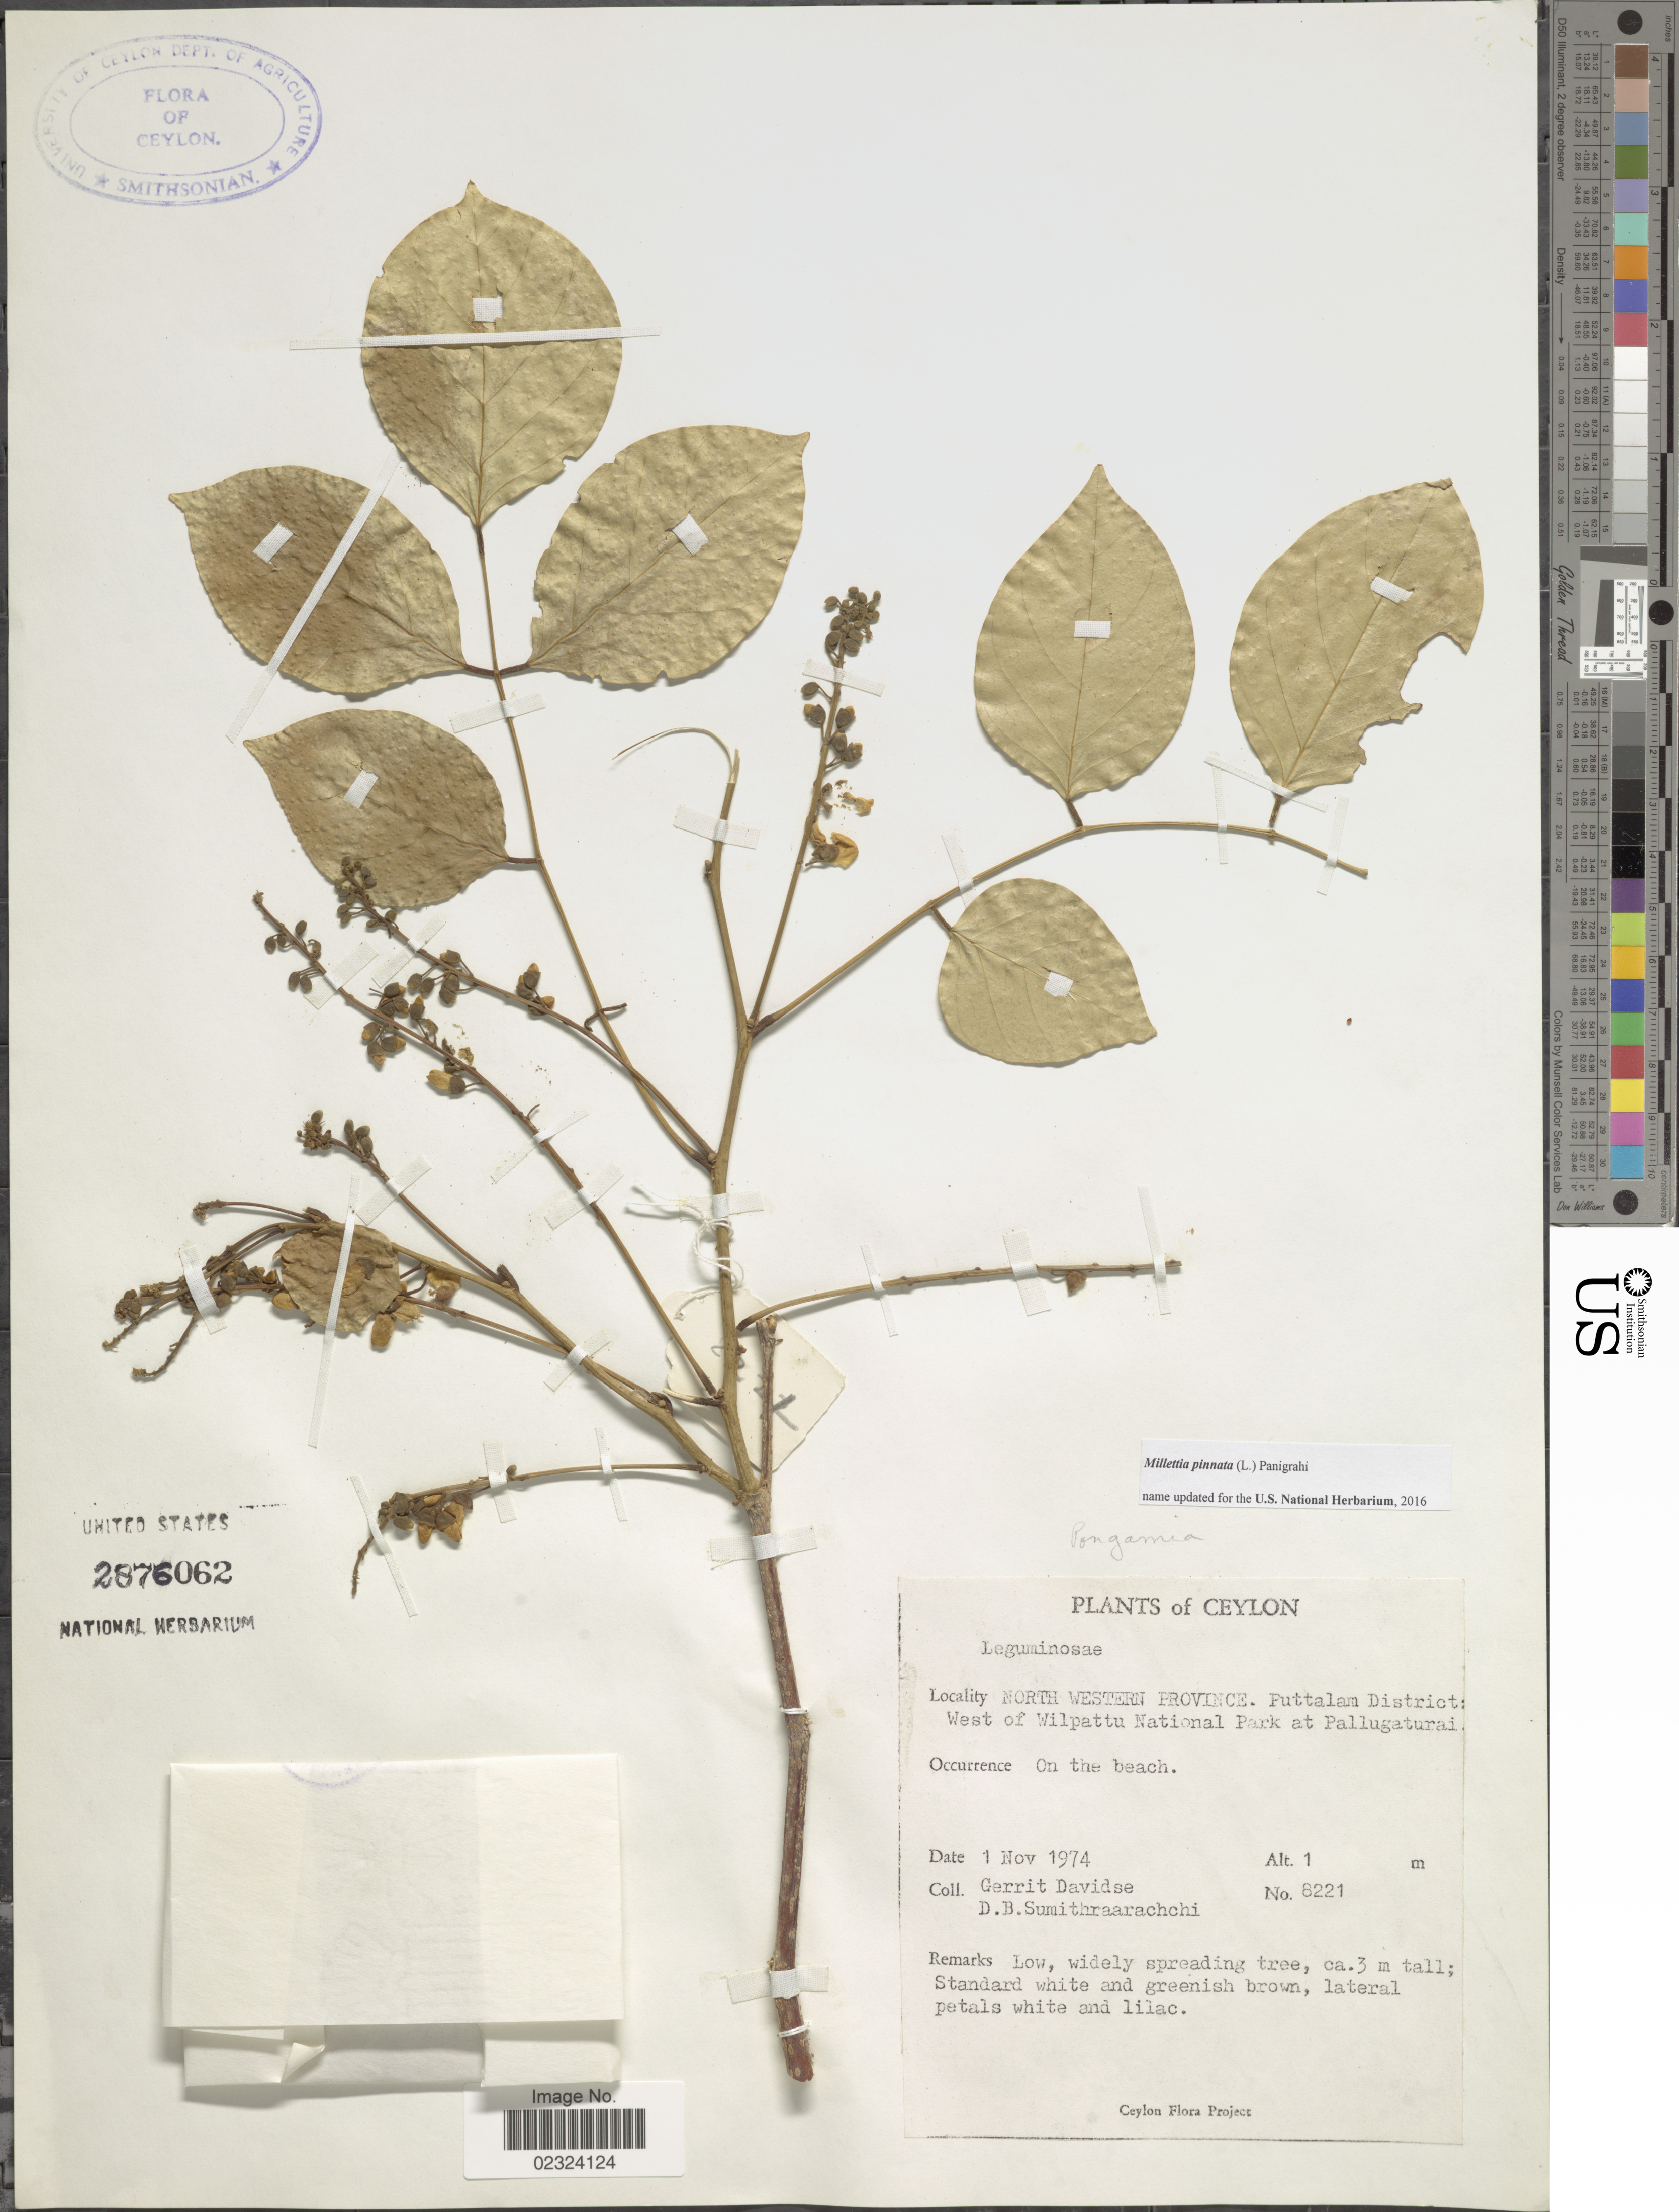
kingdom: Plantae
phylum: Tracheophyta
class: Magnoliopsida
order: Fabales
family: Fabaceae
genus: Millettia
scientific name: Millettia pinnata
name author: (L.) Panigrahi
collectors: G. Davidse & D. B. Sumithraarachchi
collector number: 8221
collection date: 1974-11-01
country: Sri Lanka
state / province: North Western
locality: Ceylon. Puttalam District: West of Wilpattu National Park at Pallugaturai.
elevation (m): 1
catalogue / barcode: US 2876062